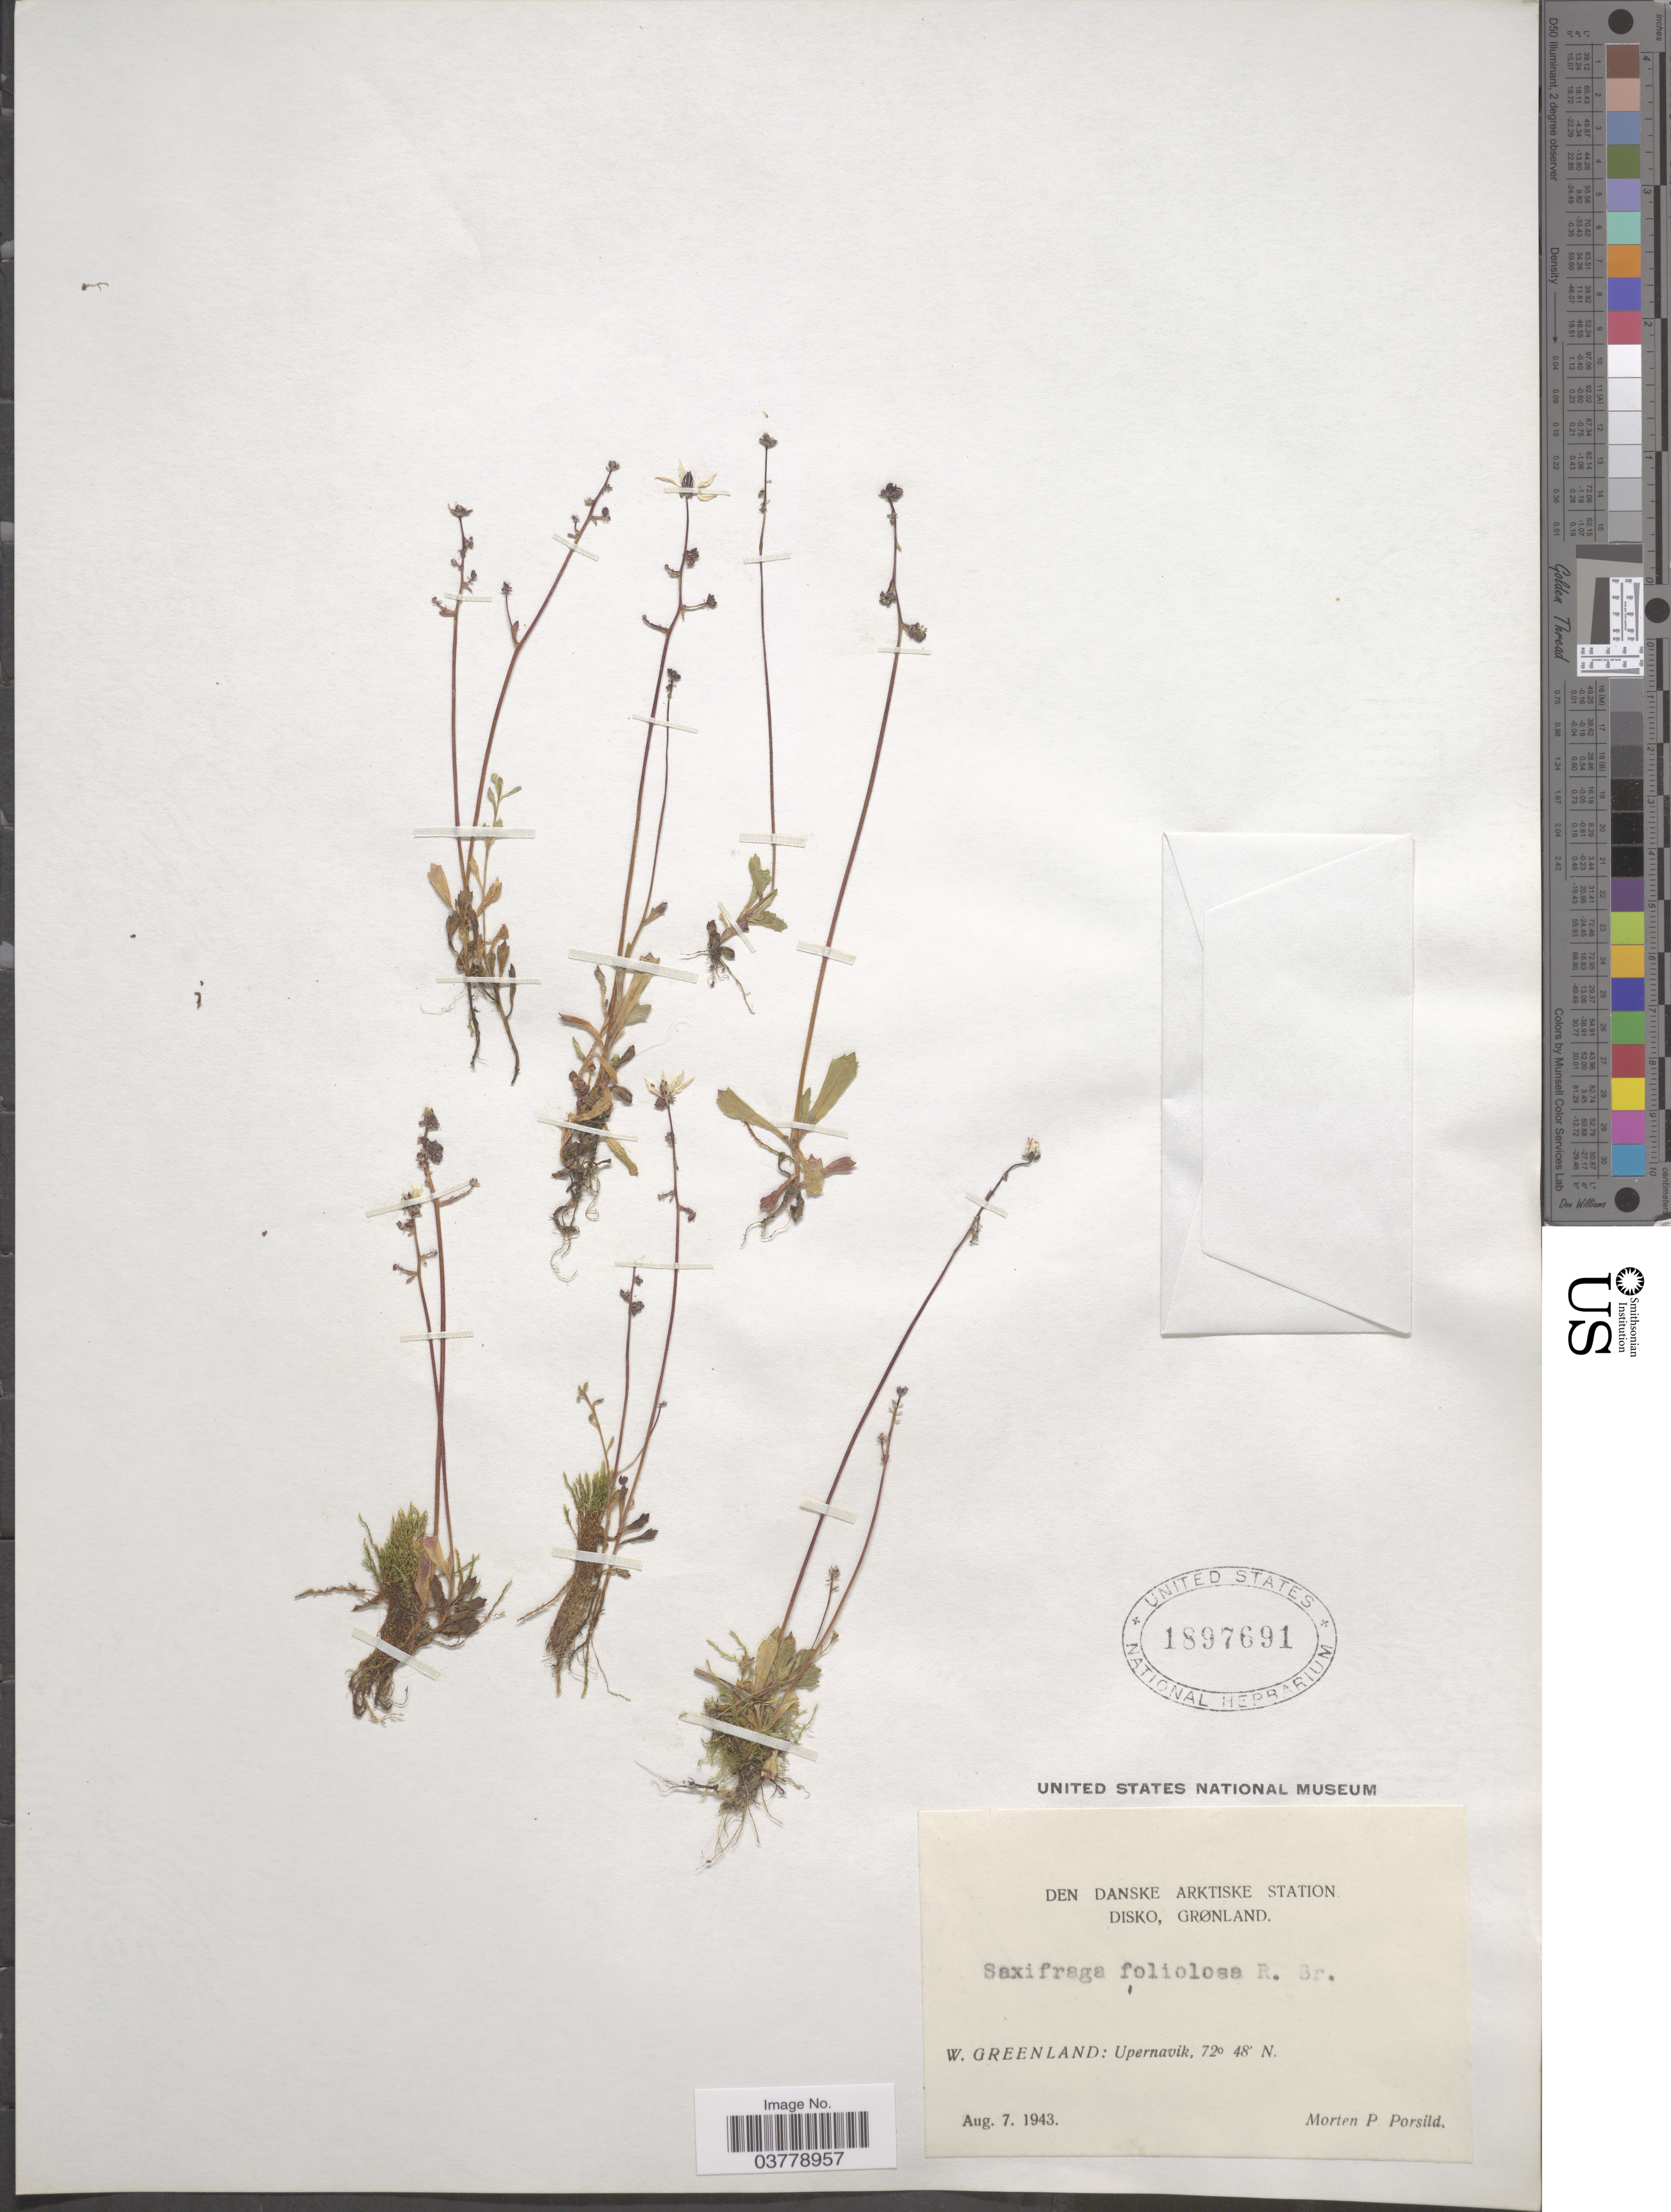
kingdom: Plantae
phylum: Tracheophyta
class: Magnoliopsida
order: Saxifragales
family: Saxifragaceae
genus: Micranthes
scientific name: Micranthes foliolosa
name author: (R. Br.) Gornall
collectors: M. P. Porsild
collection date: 1943-08-07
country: Greenland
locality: Den Danske Arktiske Station. Disko. W. Greenland: Upernavik.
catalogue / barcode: US 1897691